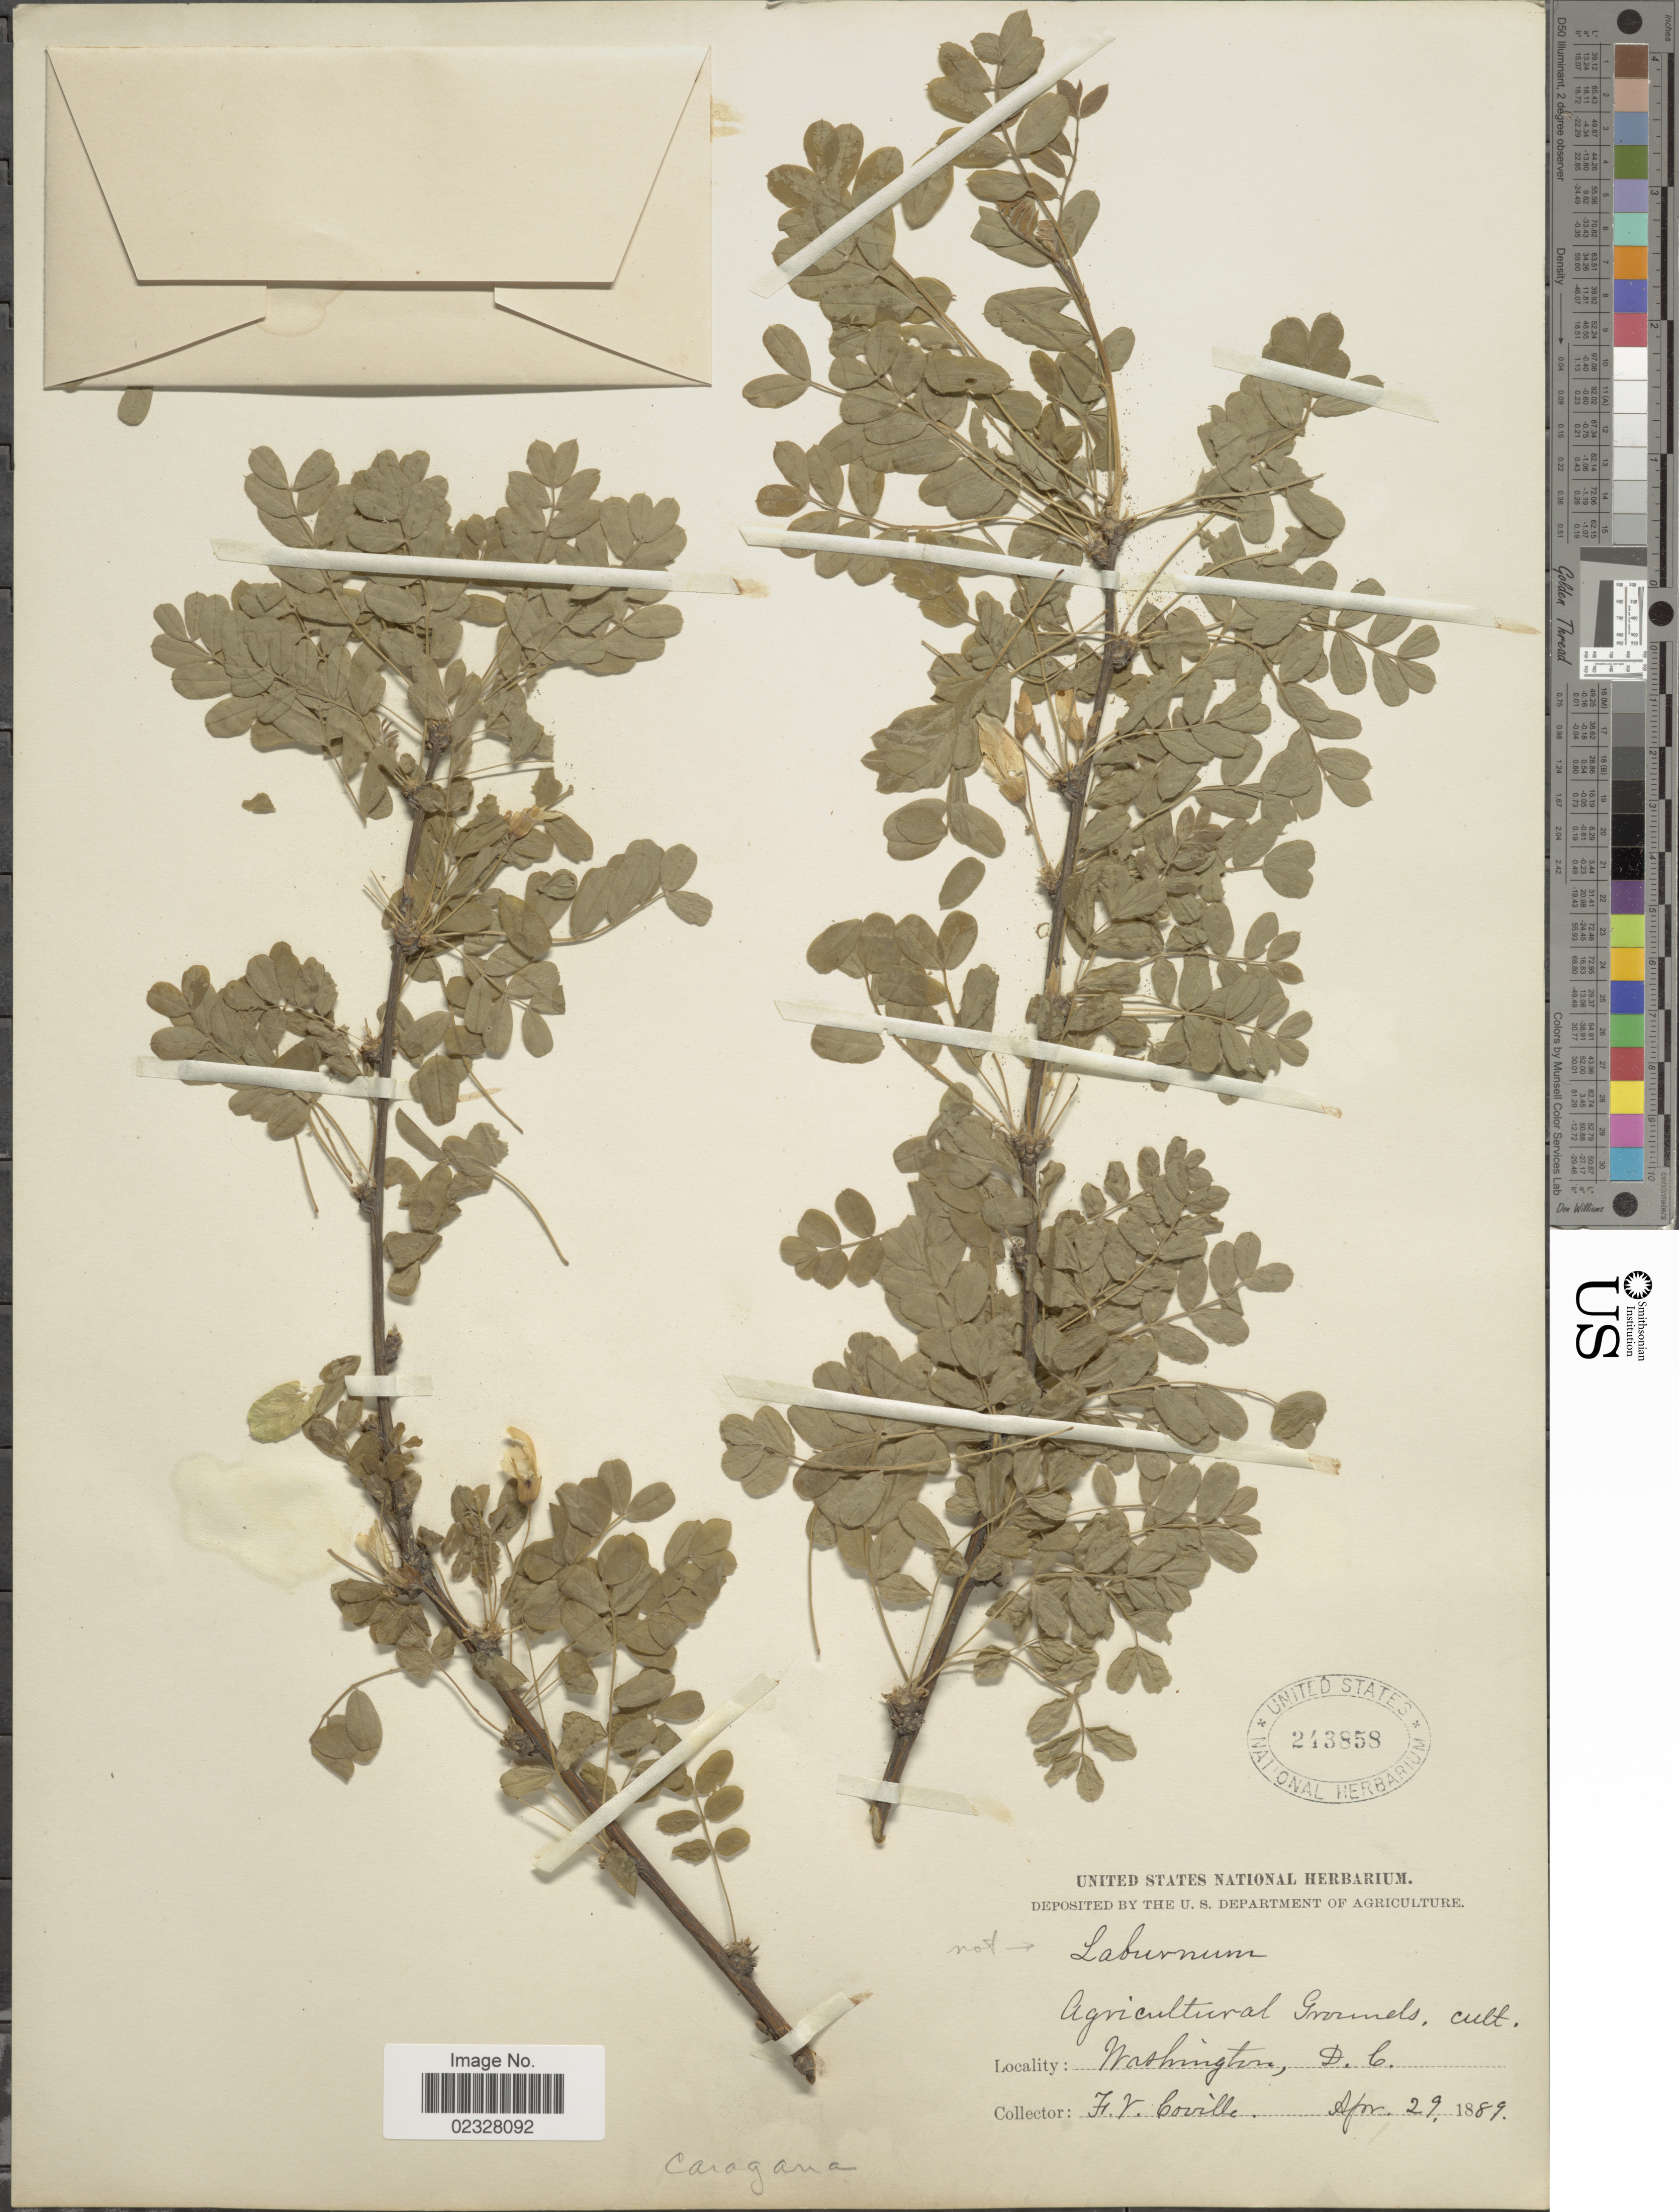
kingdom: Plantae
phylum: Tracheophyta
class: Magnoliopsida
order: Fabales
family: Fabaceae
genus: Caragana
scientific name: Caragana arborescens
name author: Lam.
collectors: F. V. Coville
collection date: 1889-04-29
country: United States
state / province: District of Columbia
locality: Washington, D.C.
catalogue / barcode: US 243858